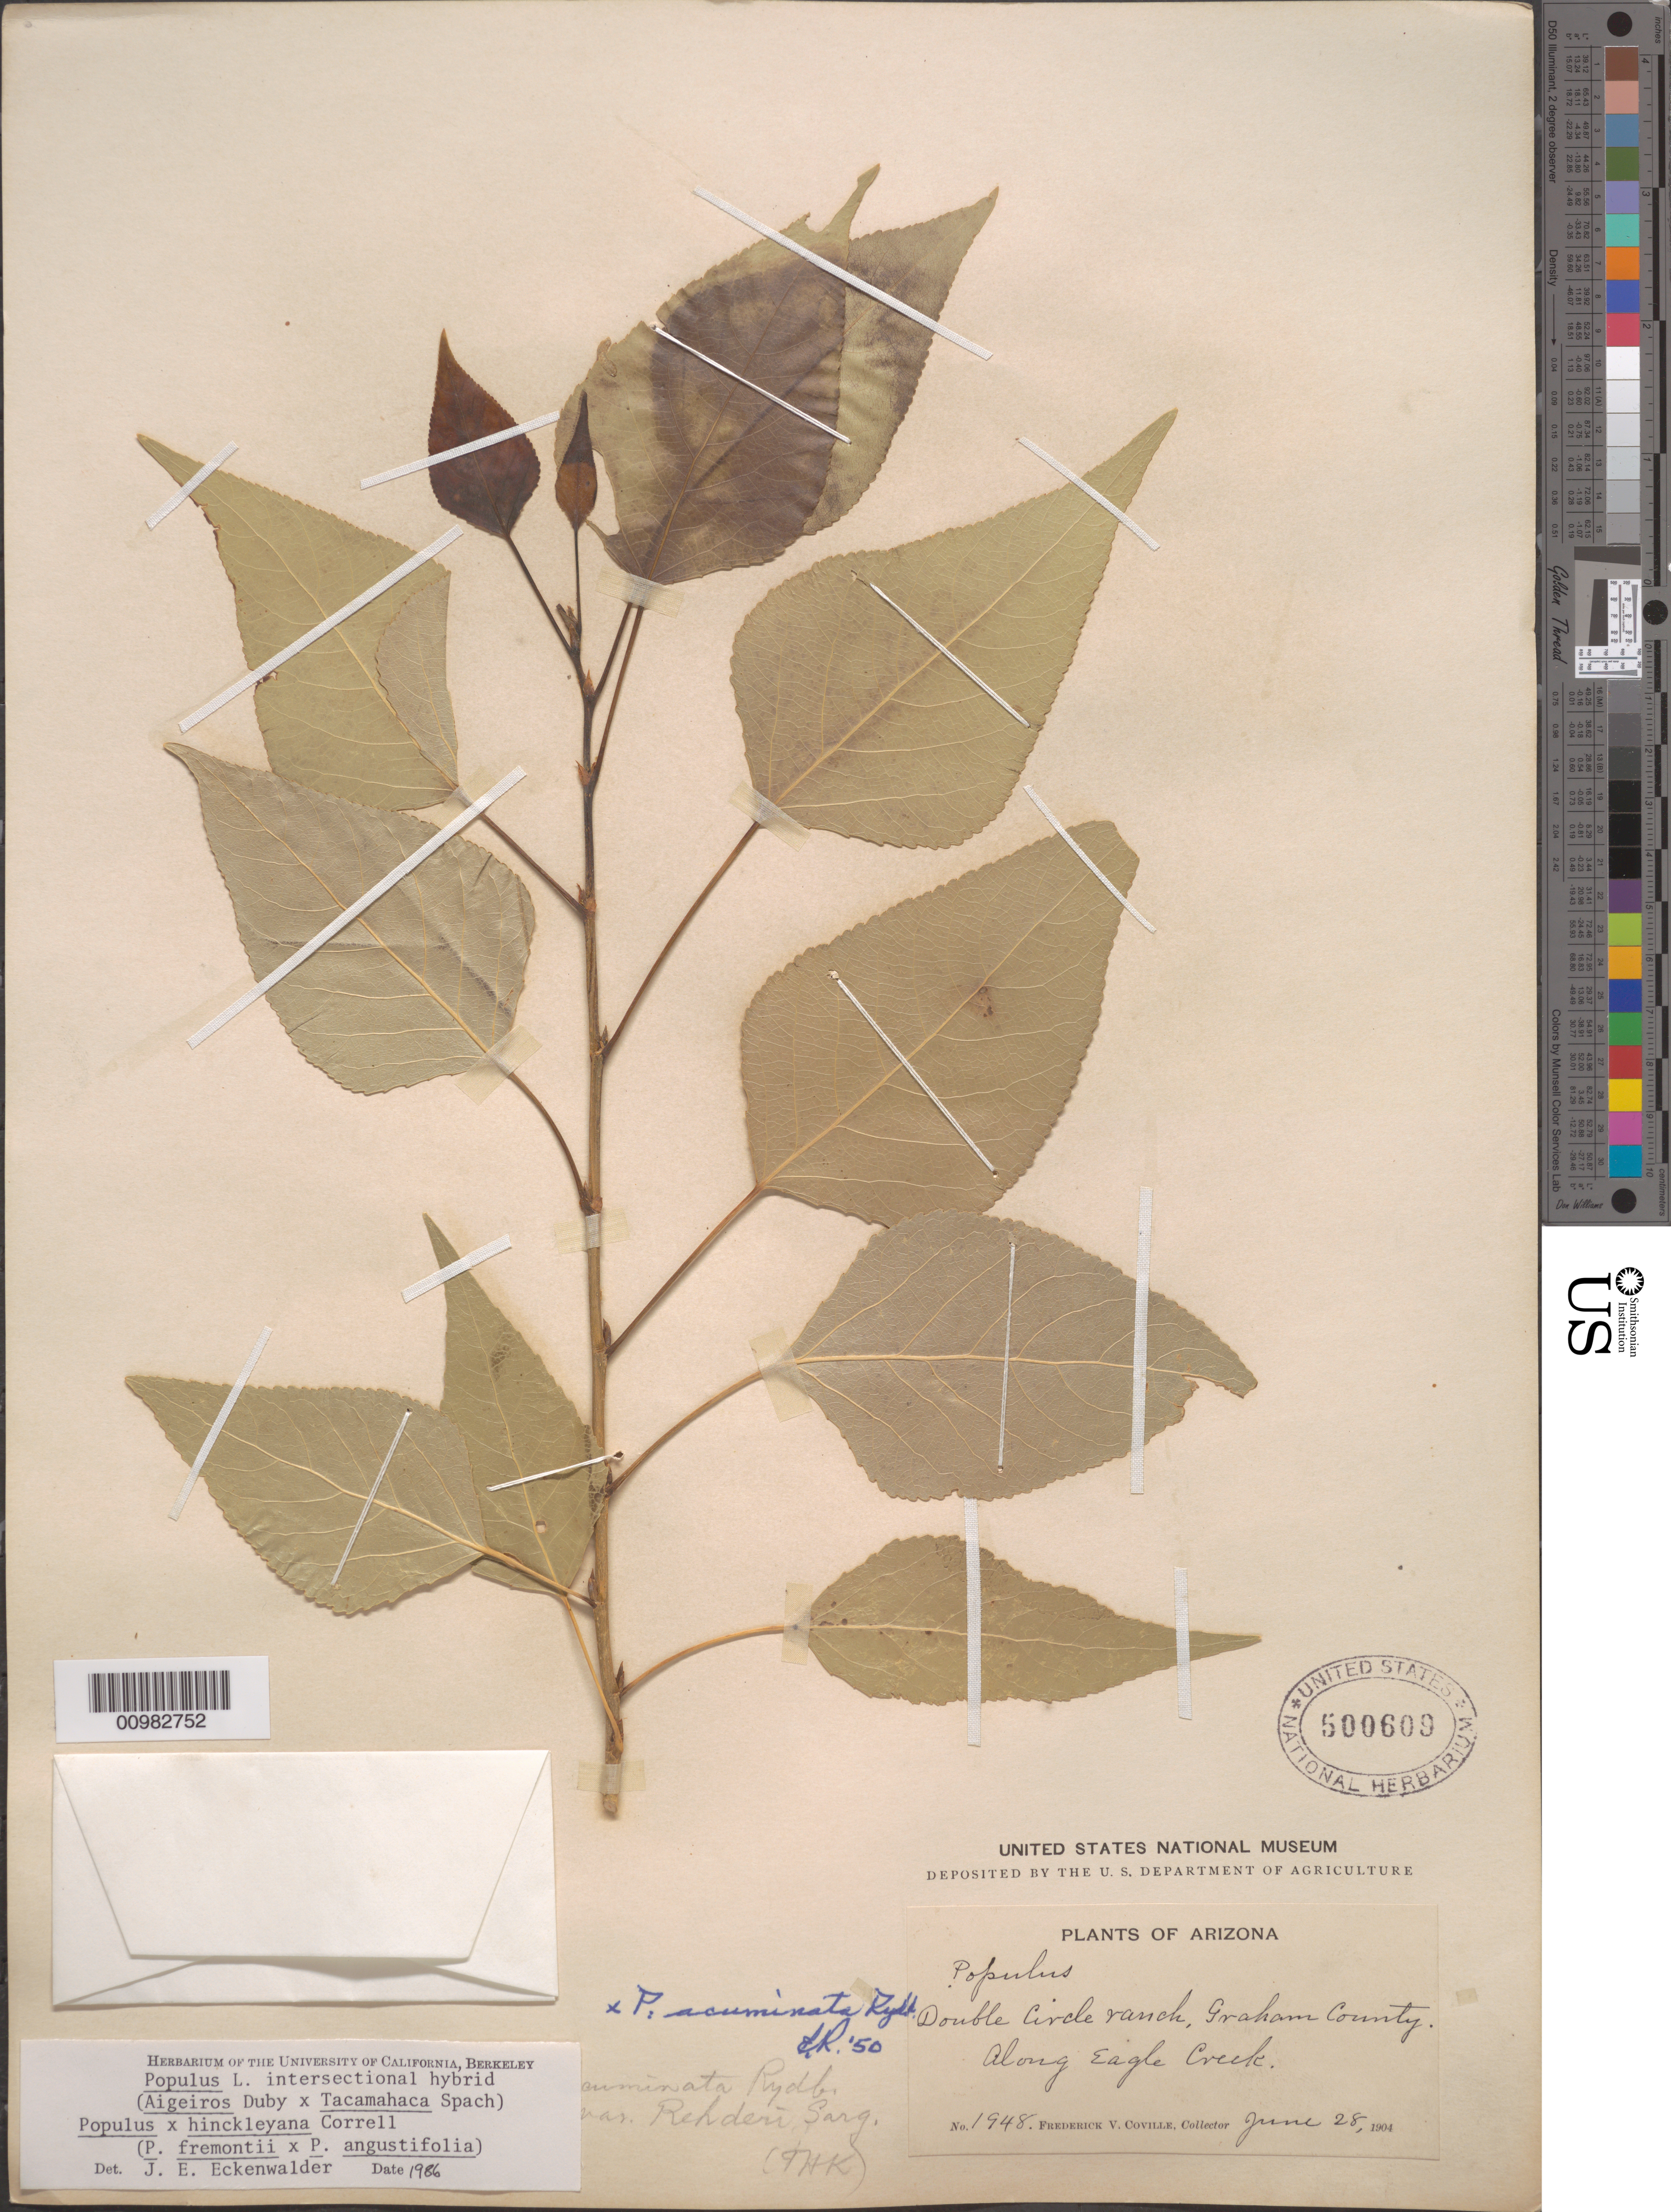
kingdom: Plantae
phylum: Tracheophyta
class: Magnoliopsida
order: Malpighiales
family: Salicaceae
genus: Populus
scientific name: Populus acuminata var. rehderi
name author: Sarg.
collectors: F. V. Coville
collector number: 1948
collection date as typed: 28 Jun 1904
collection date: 1904-06-28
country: United States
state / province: Arizona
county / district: Graham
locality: Double Circle Ranch, along Eagle Creek.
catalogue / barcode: US 500609